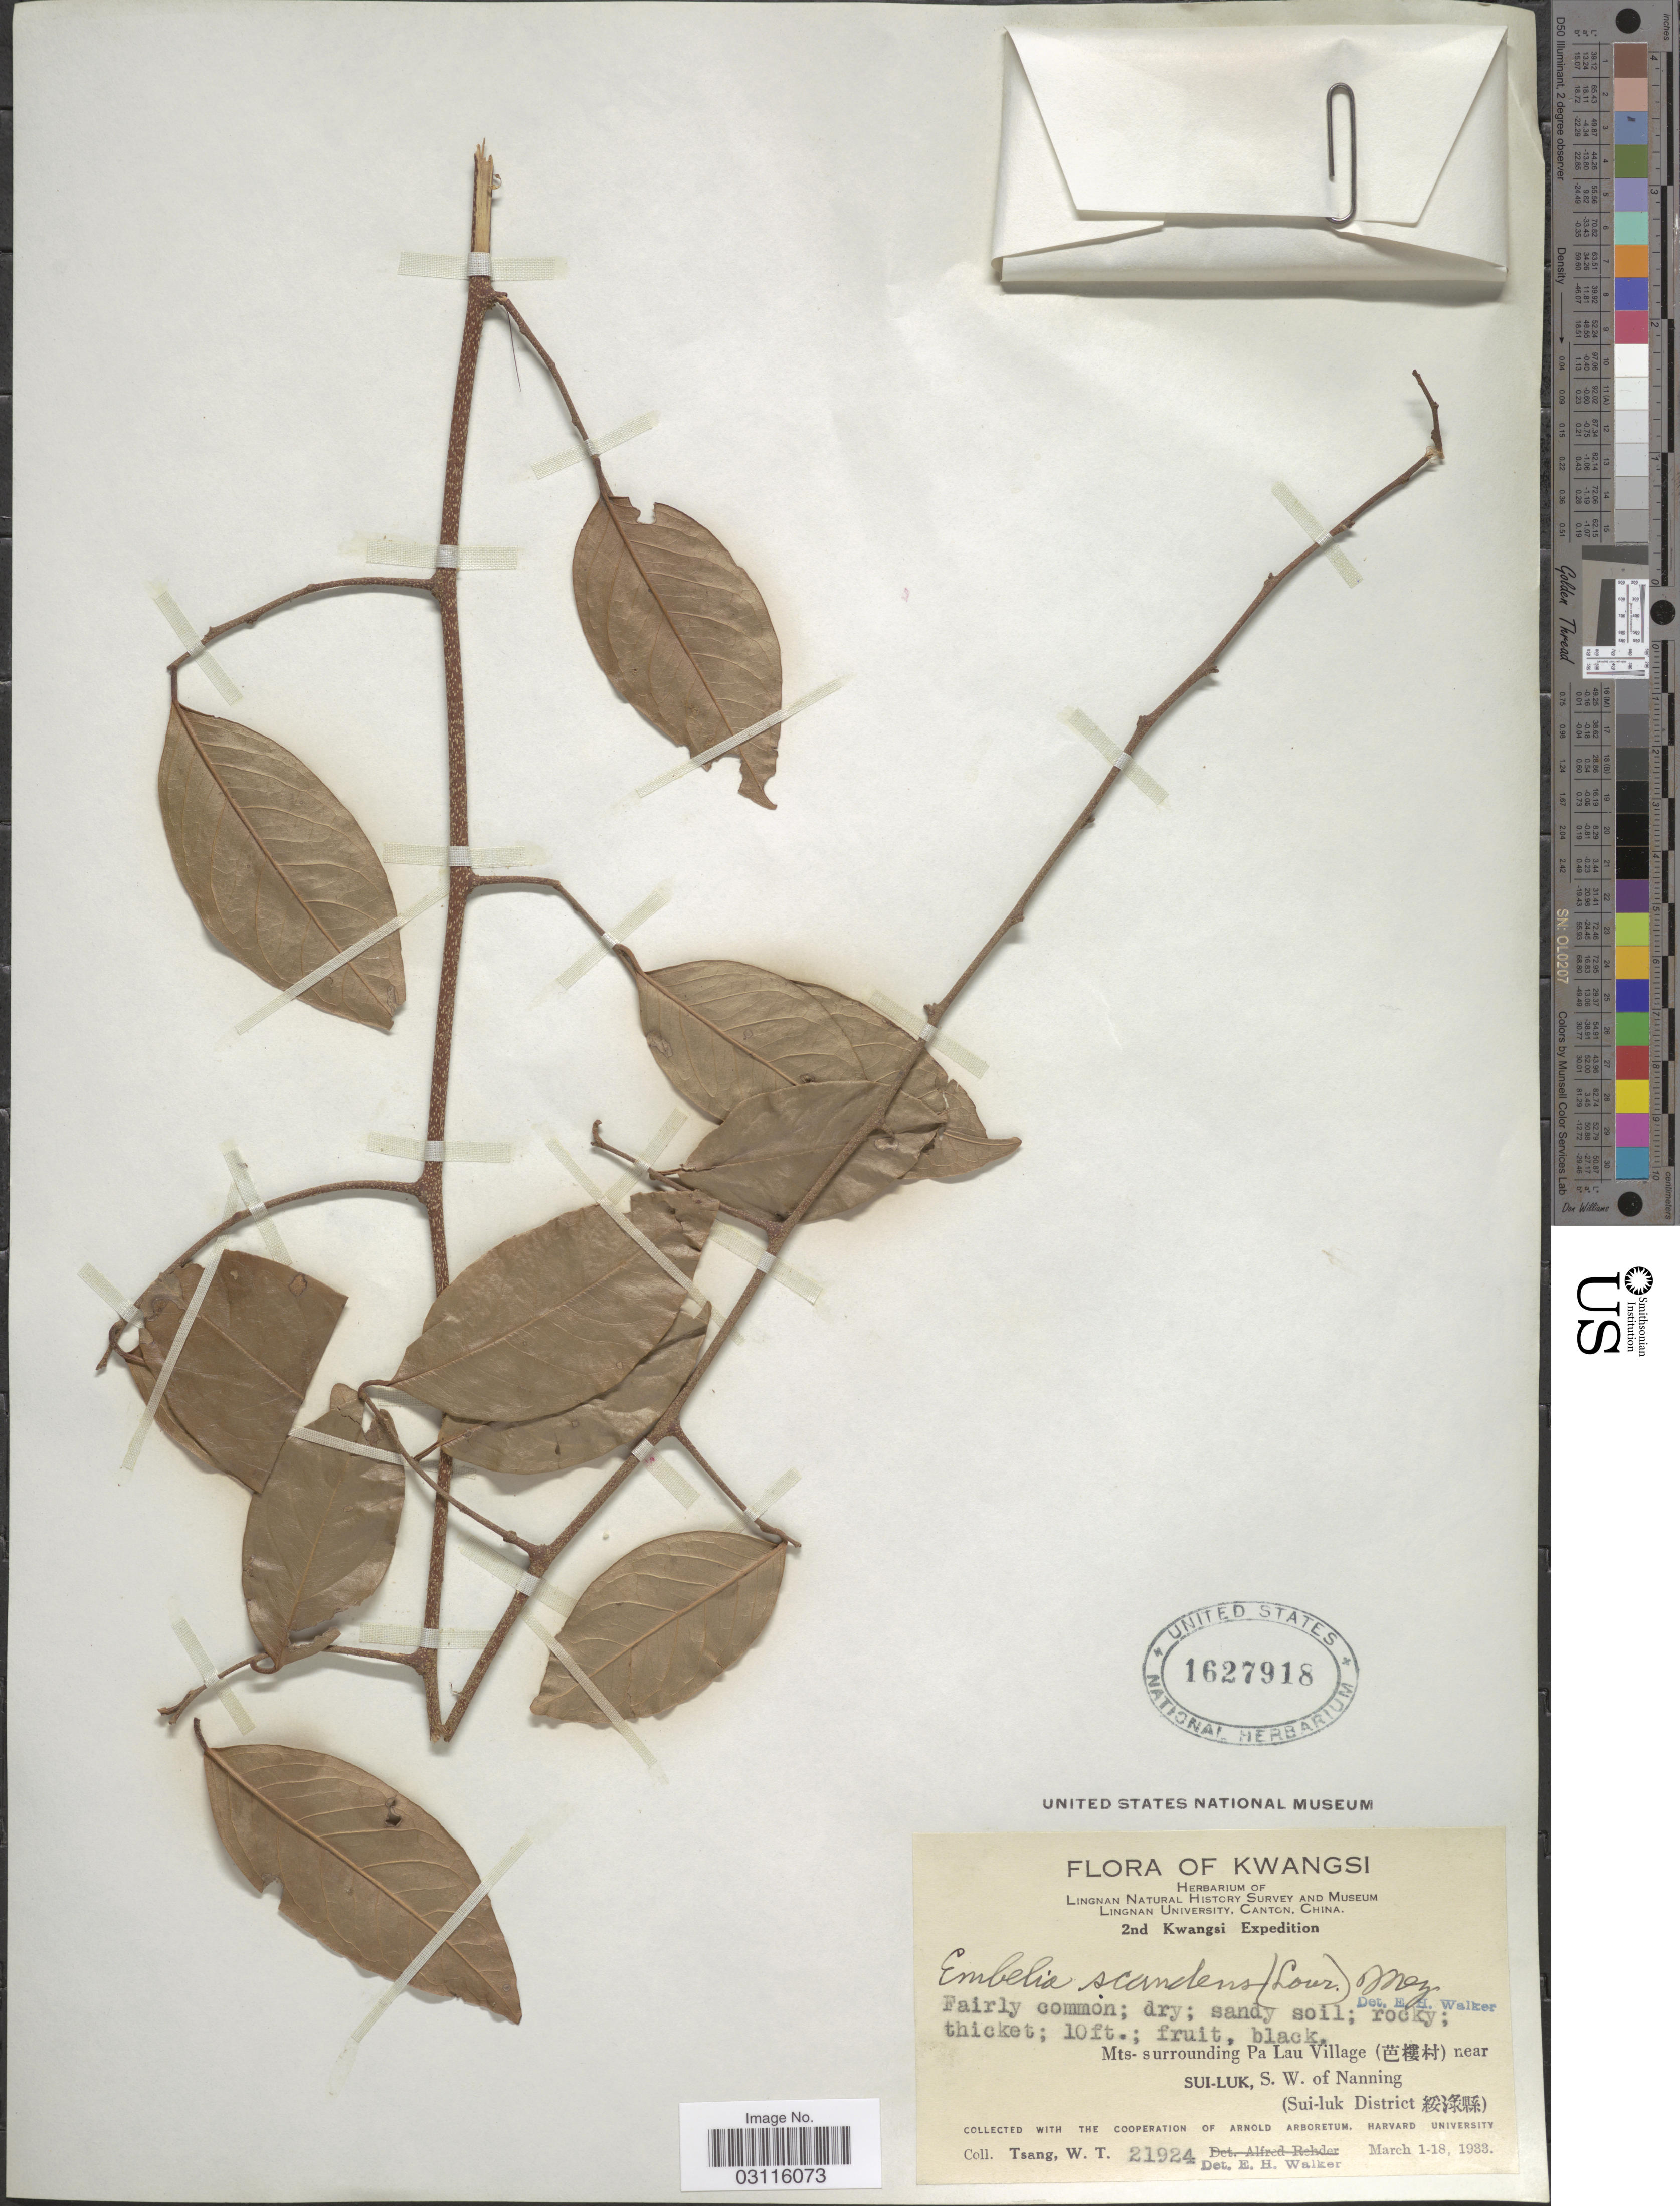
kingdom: Plantae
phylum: Tracheophyta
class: Magnoliopsida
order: Ericales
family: Primulaceae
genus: Embelia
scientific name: Embelia scandens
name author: (Lour.) Mez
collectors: W. T. Tsang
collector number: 21924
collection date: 1933-03-01/1933-03-18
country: China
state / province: Guangxi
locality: Kwangsi, Mts-surrounding Pa Lau Village (X) near Sui-Luk, S.W. of Nanning, (Sui-luk District X).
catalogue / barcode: US 1627918